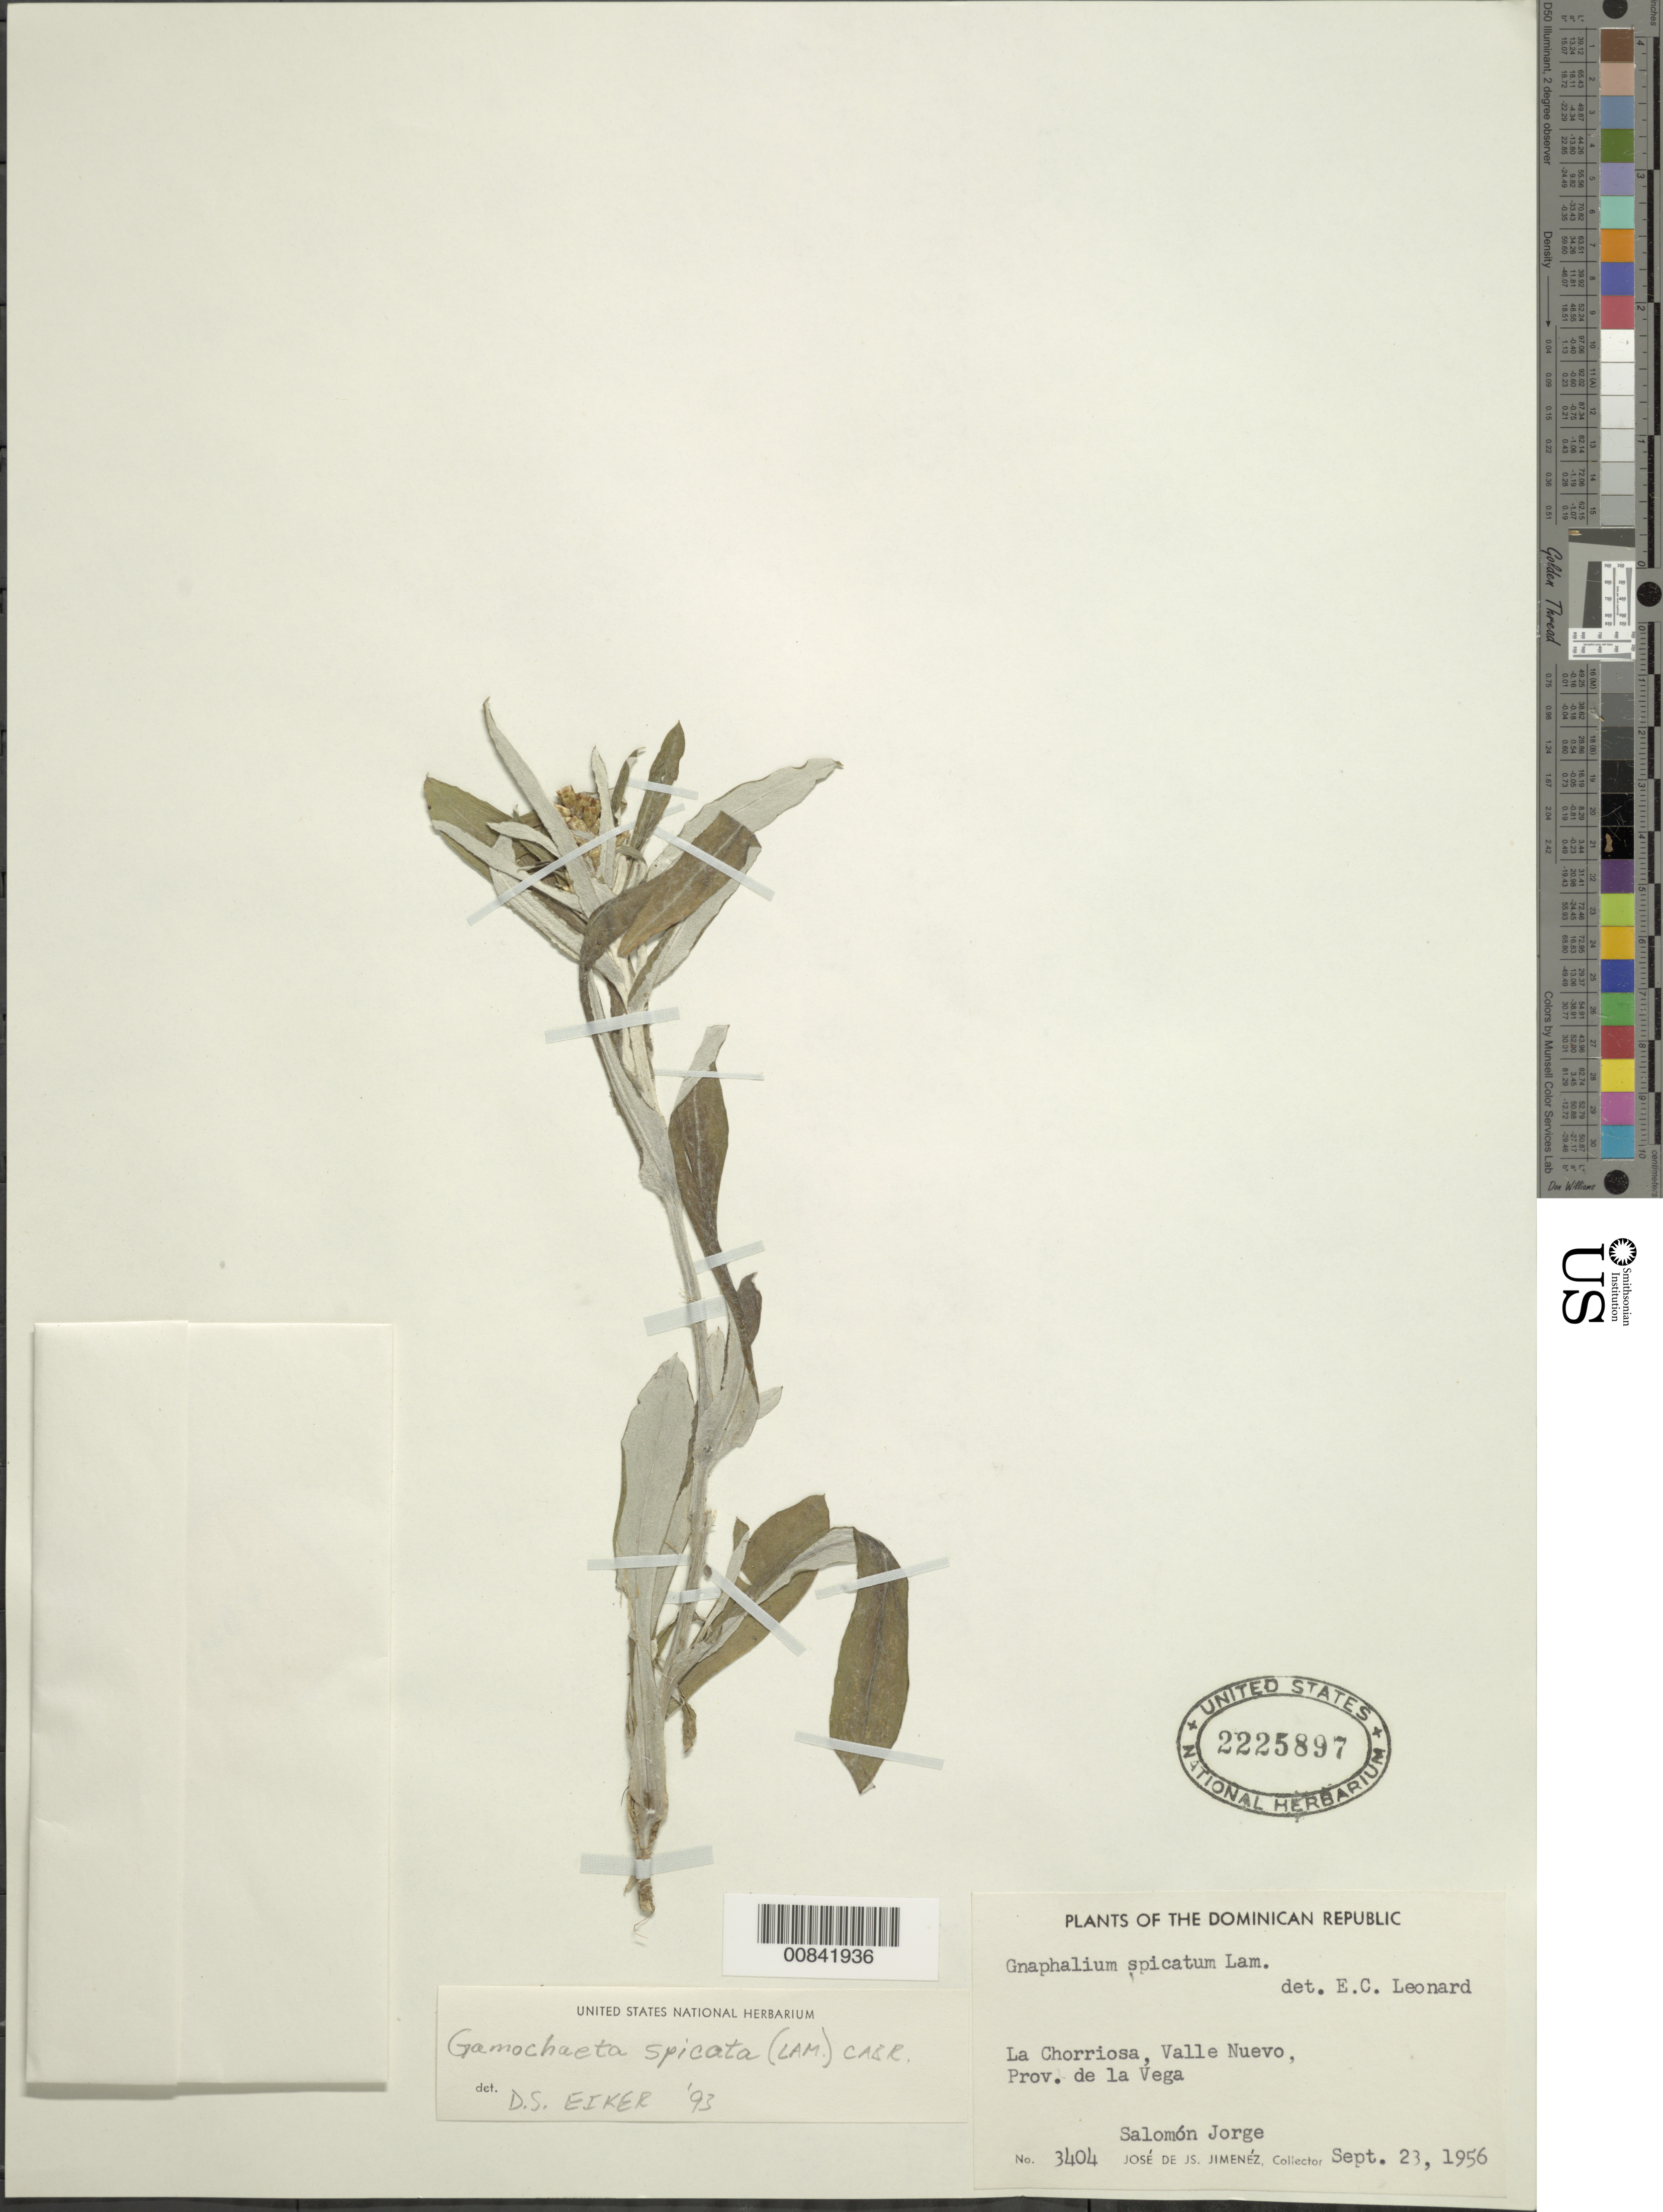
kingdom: Plantae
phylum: Tracheophyta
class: Magnoliopsida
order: Asterales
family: Asteraceae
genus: Gamochaeta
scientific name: Gamochaeta coarctata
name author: (Willd.) Kerguélen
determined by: Eiker, D. S.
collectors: J. J. Jiménez Almonte & J. Salomón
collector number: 3404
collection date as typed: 23 Sep 1956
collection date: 1956-09-23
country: Dominican Republic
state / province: La Vega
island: Hispaniola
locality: La Chorriosa, Valle Nuevo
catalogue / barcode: US 2225897